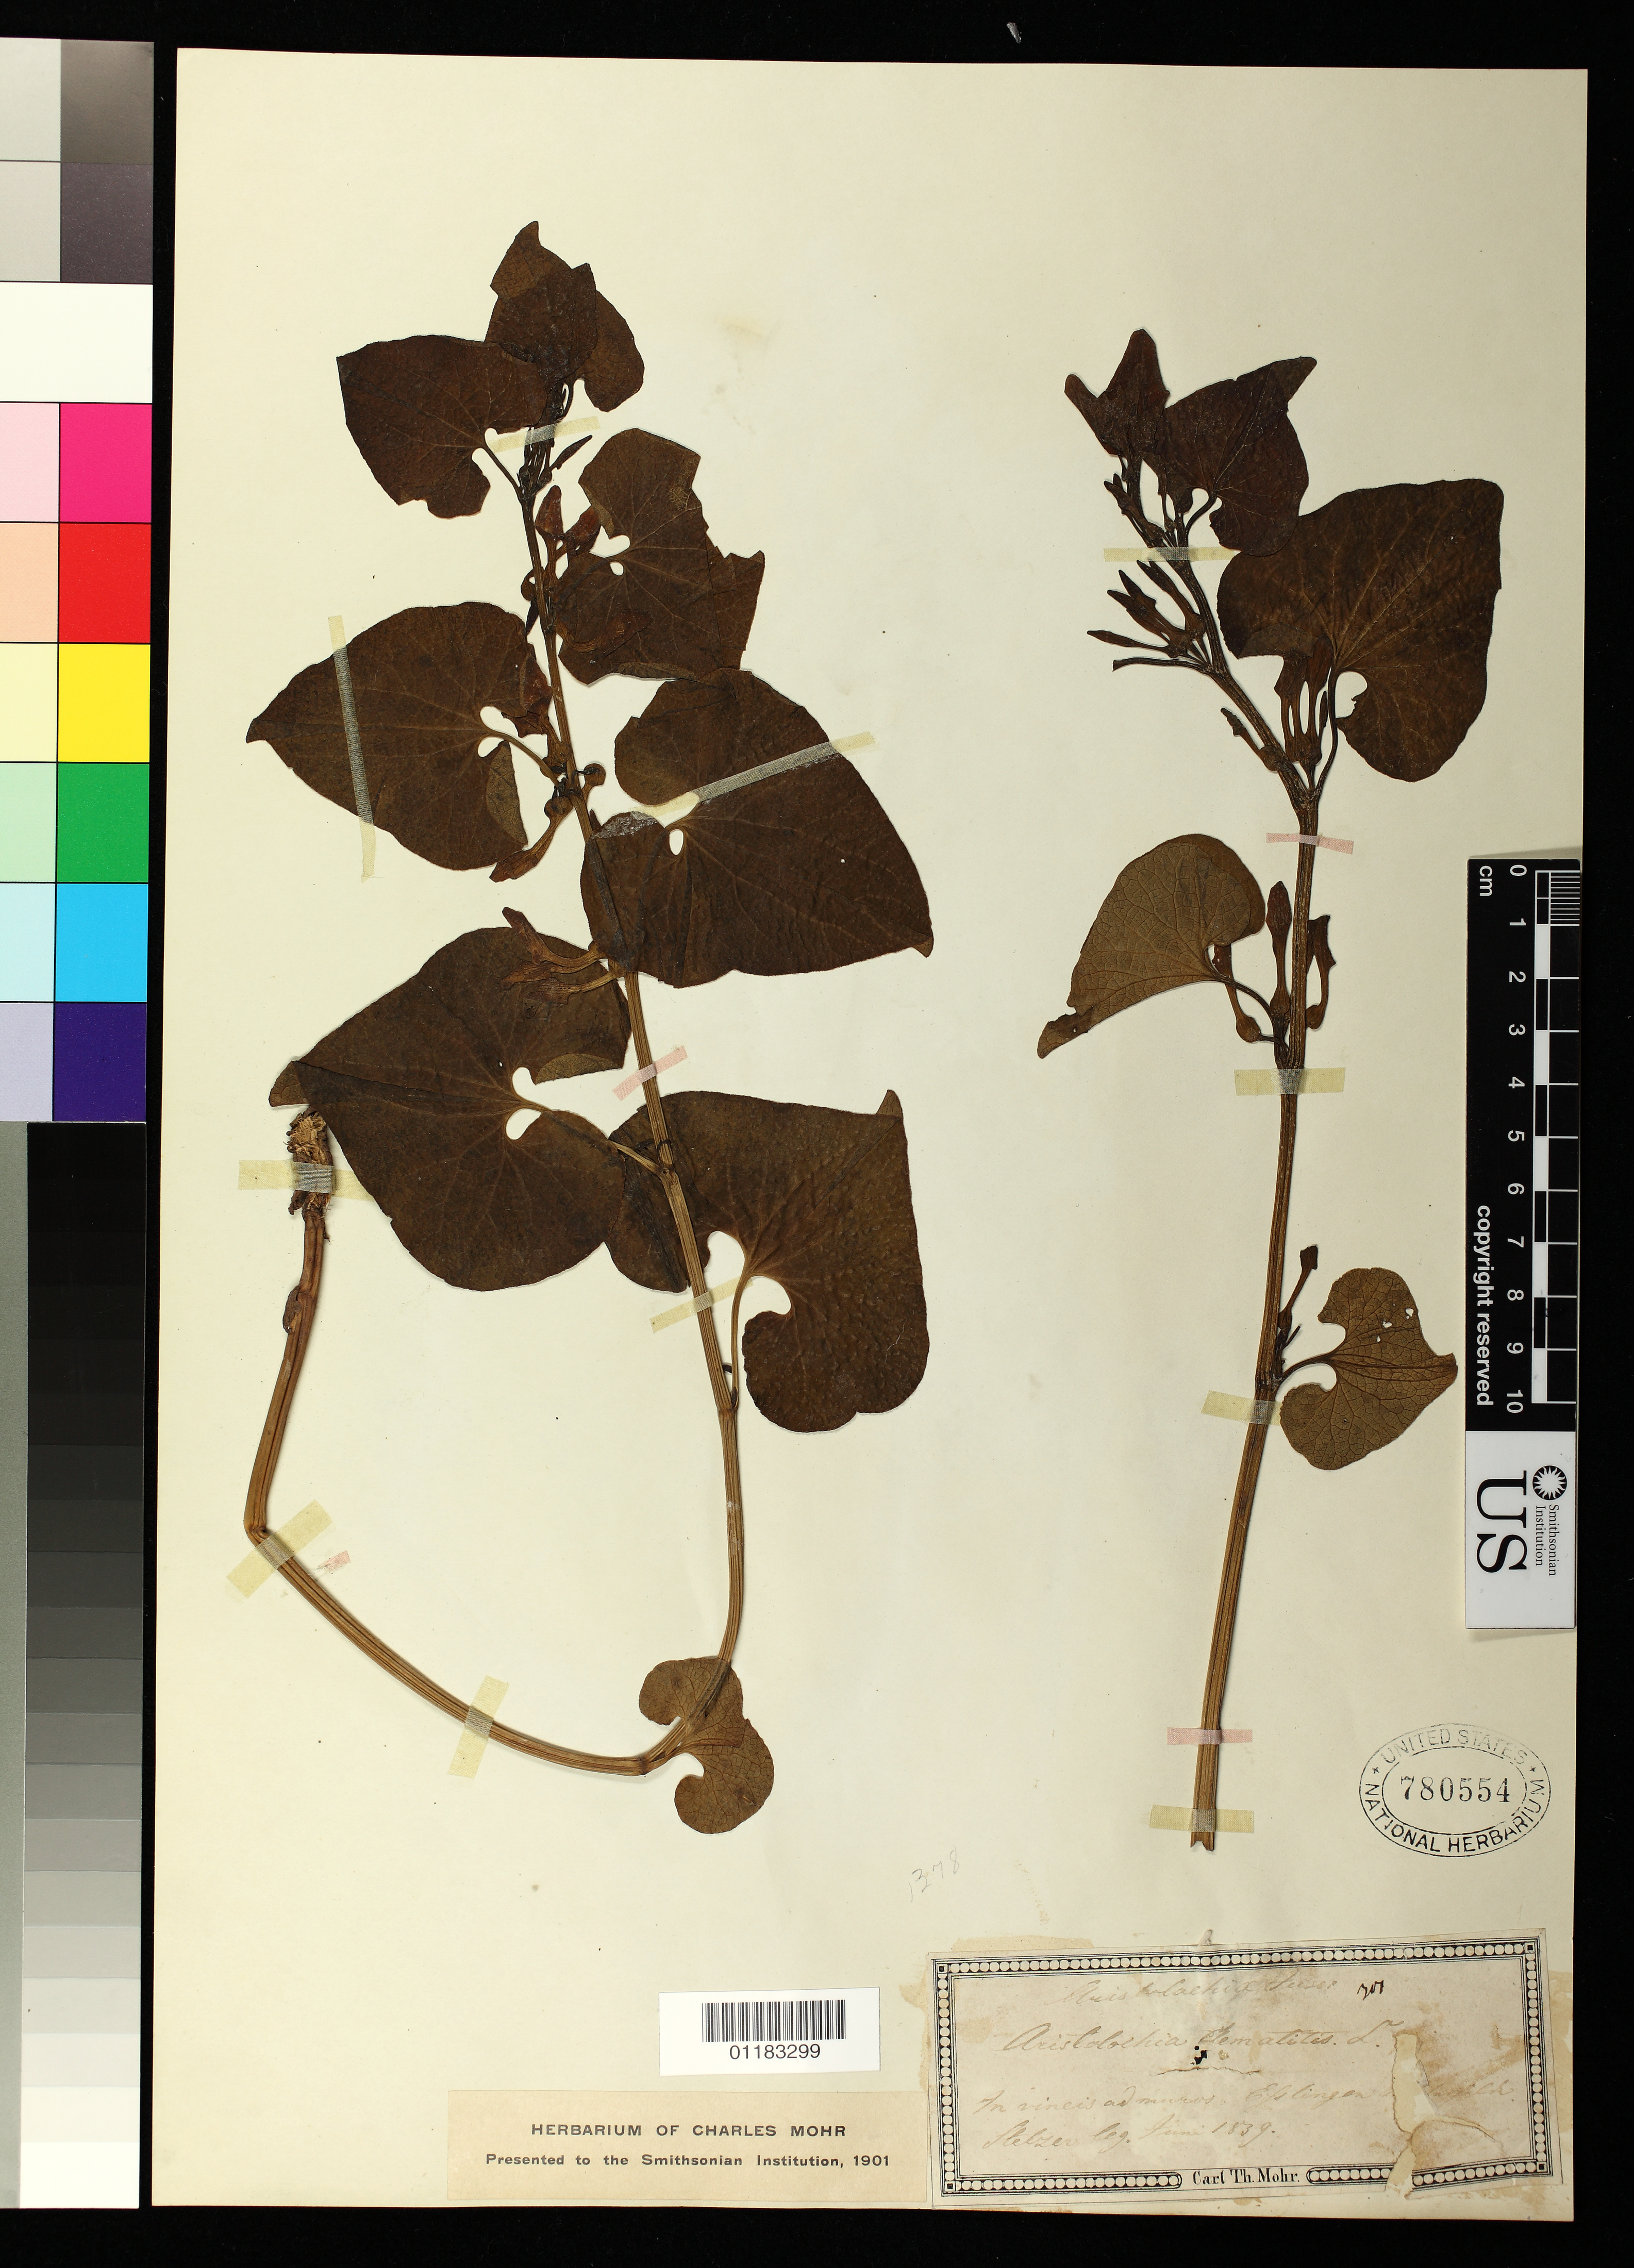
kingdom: Plantae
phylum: Tracheophyta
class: Magnoliopsida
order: Piperales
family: Aristolochiaceae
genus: Aristolochia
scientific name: Aristolochia clematitis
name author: L.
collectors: -. Stelzer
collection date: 1839-06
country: Switzerland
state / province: Zurich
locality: In vineis ad muros. Esslinger.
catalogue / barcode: US 780554